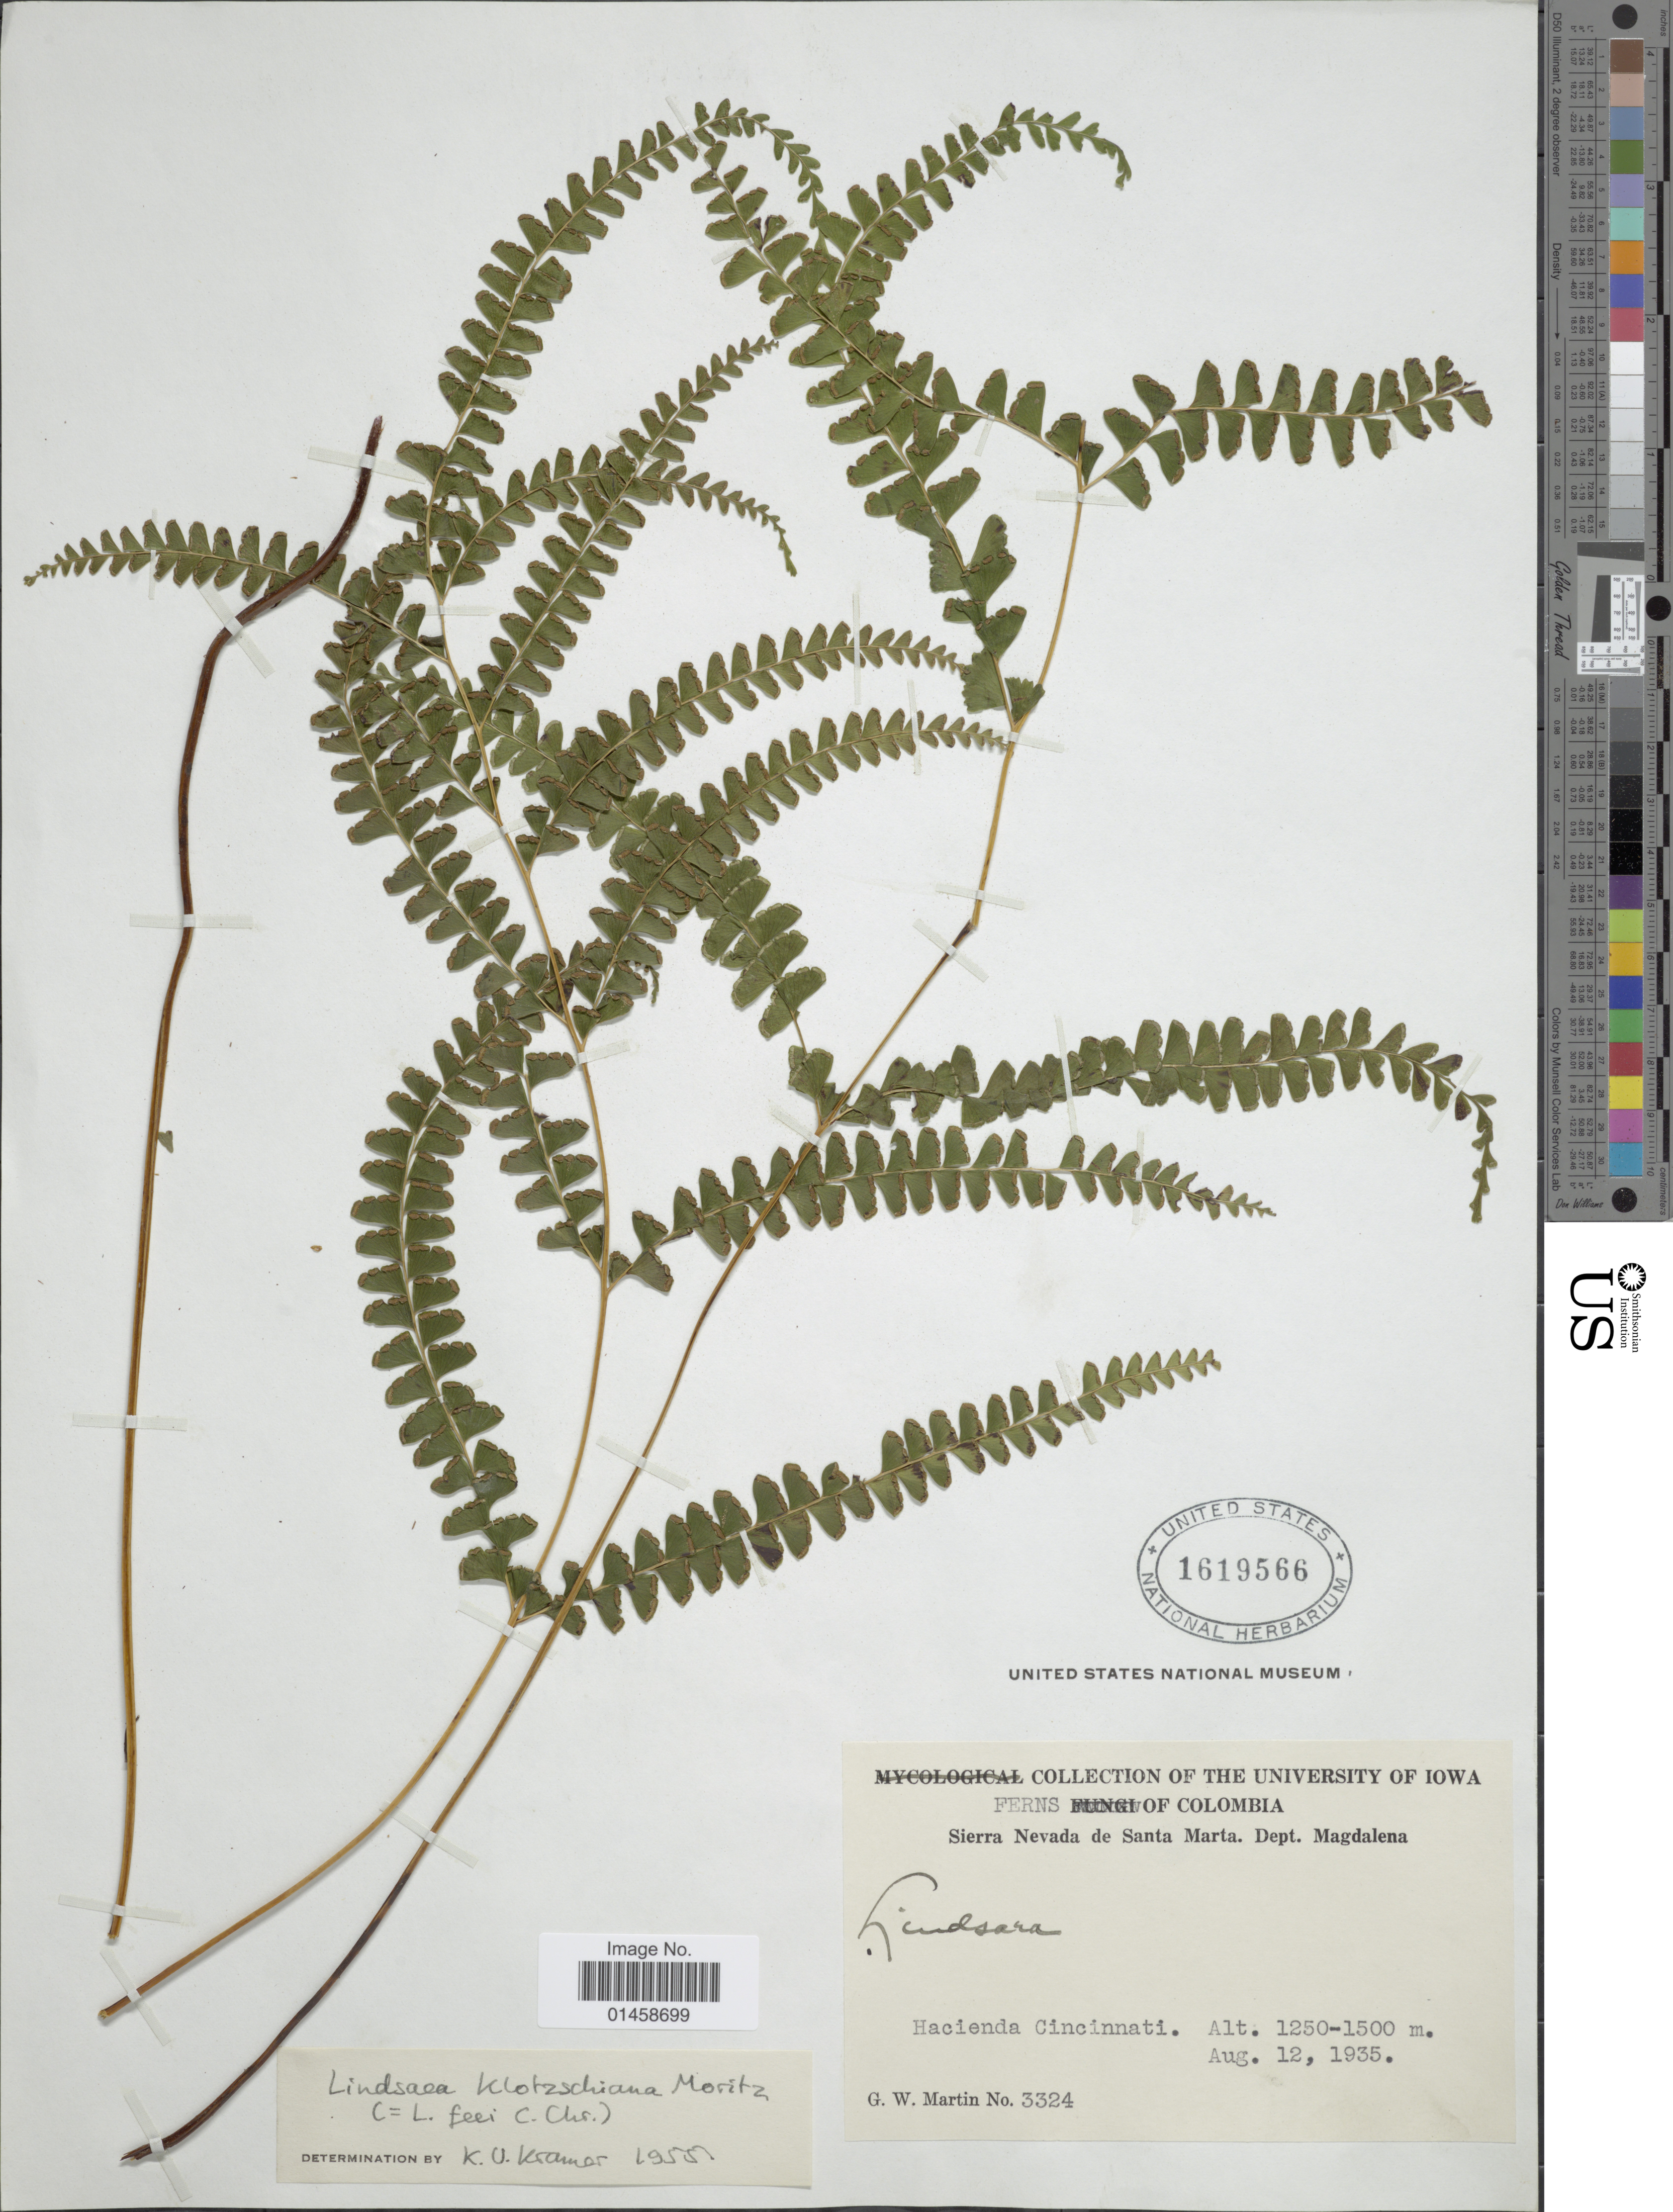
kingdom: Plantae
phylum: Tracheophyta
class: Polypodiopsida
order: Polypodiales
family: Lindsaeaceae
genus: Lindsaea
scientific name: Lindsaea klotzchiana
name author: Moritz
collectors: G. W. Martin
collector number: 3324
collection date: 1935-08-12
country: Colombia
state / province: Magdalena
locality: Sierra Nevada de Santa Marta, Dept. Magdalena, Hacienda Cincinnati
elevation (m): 1250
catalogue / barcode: US 1619566